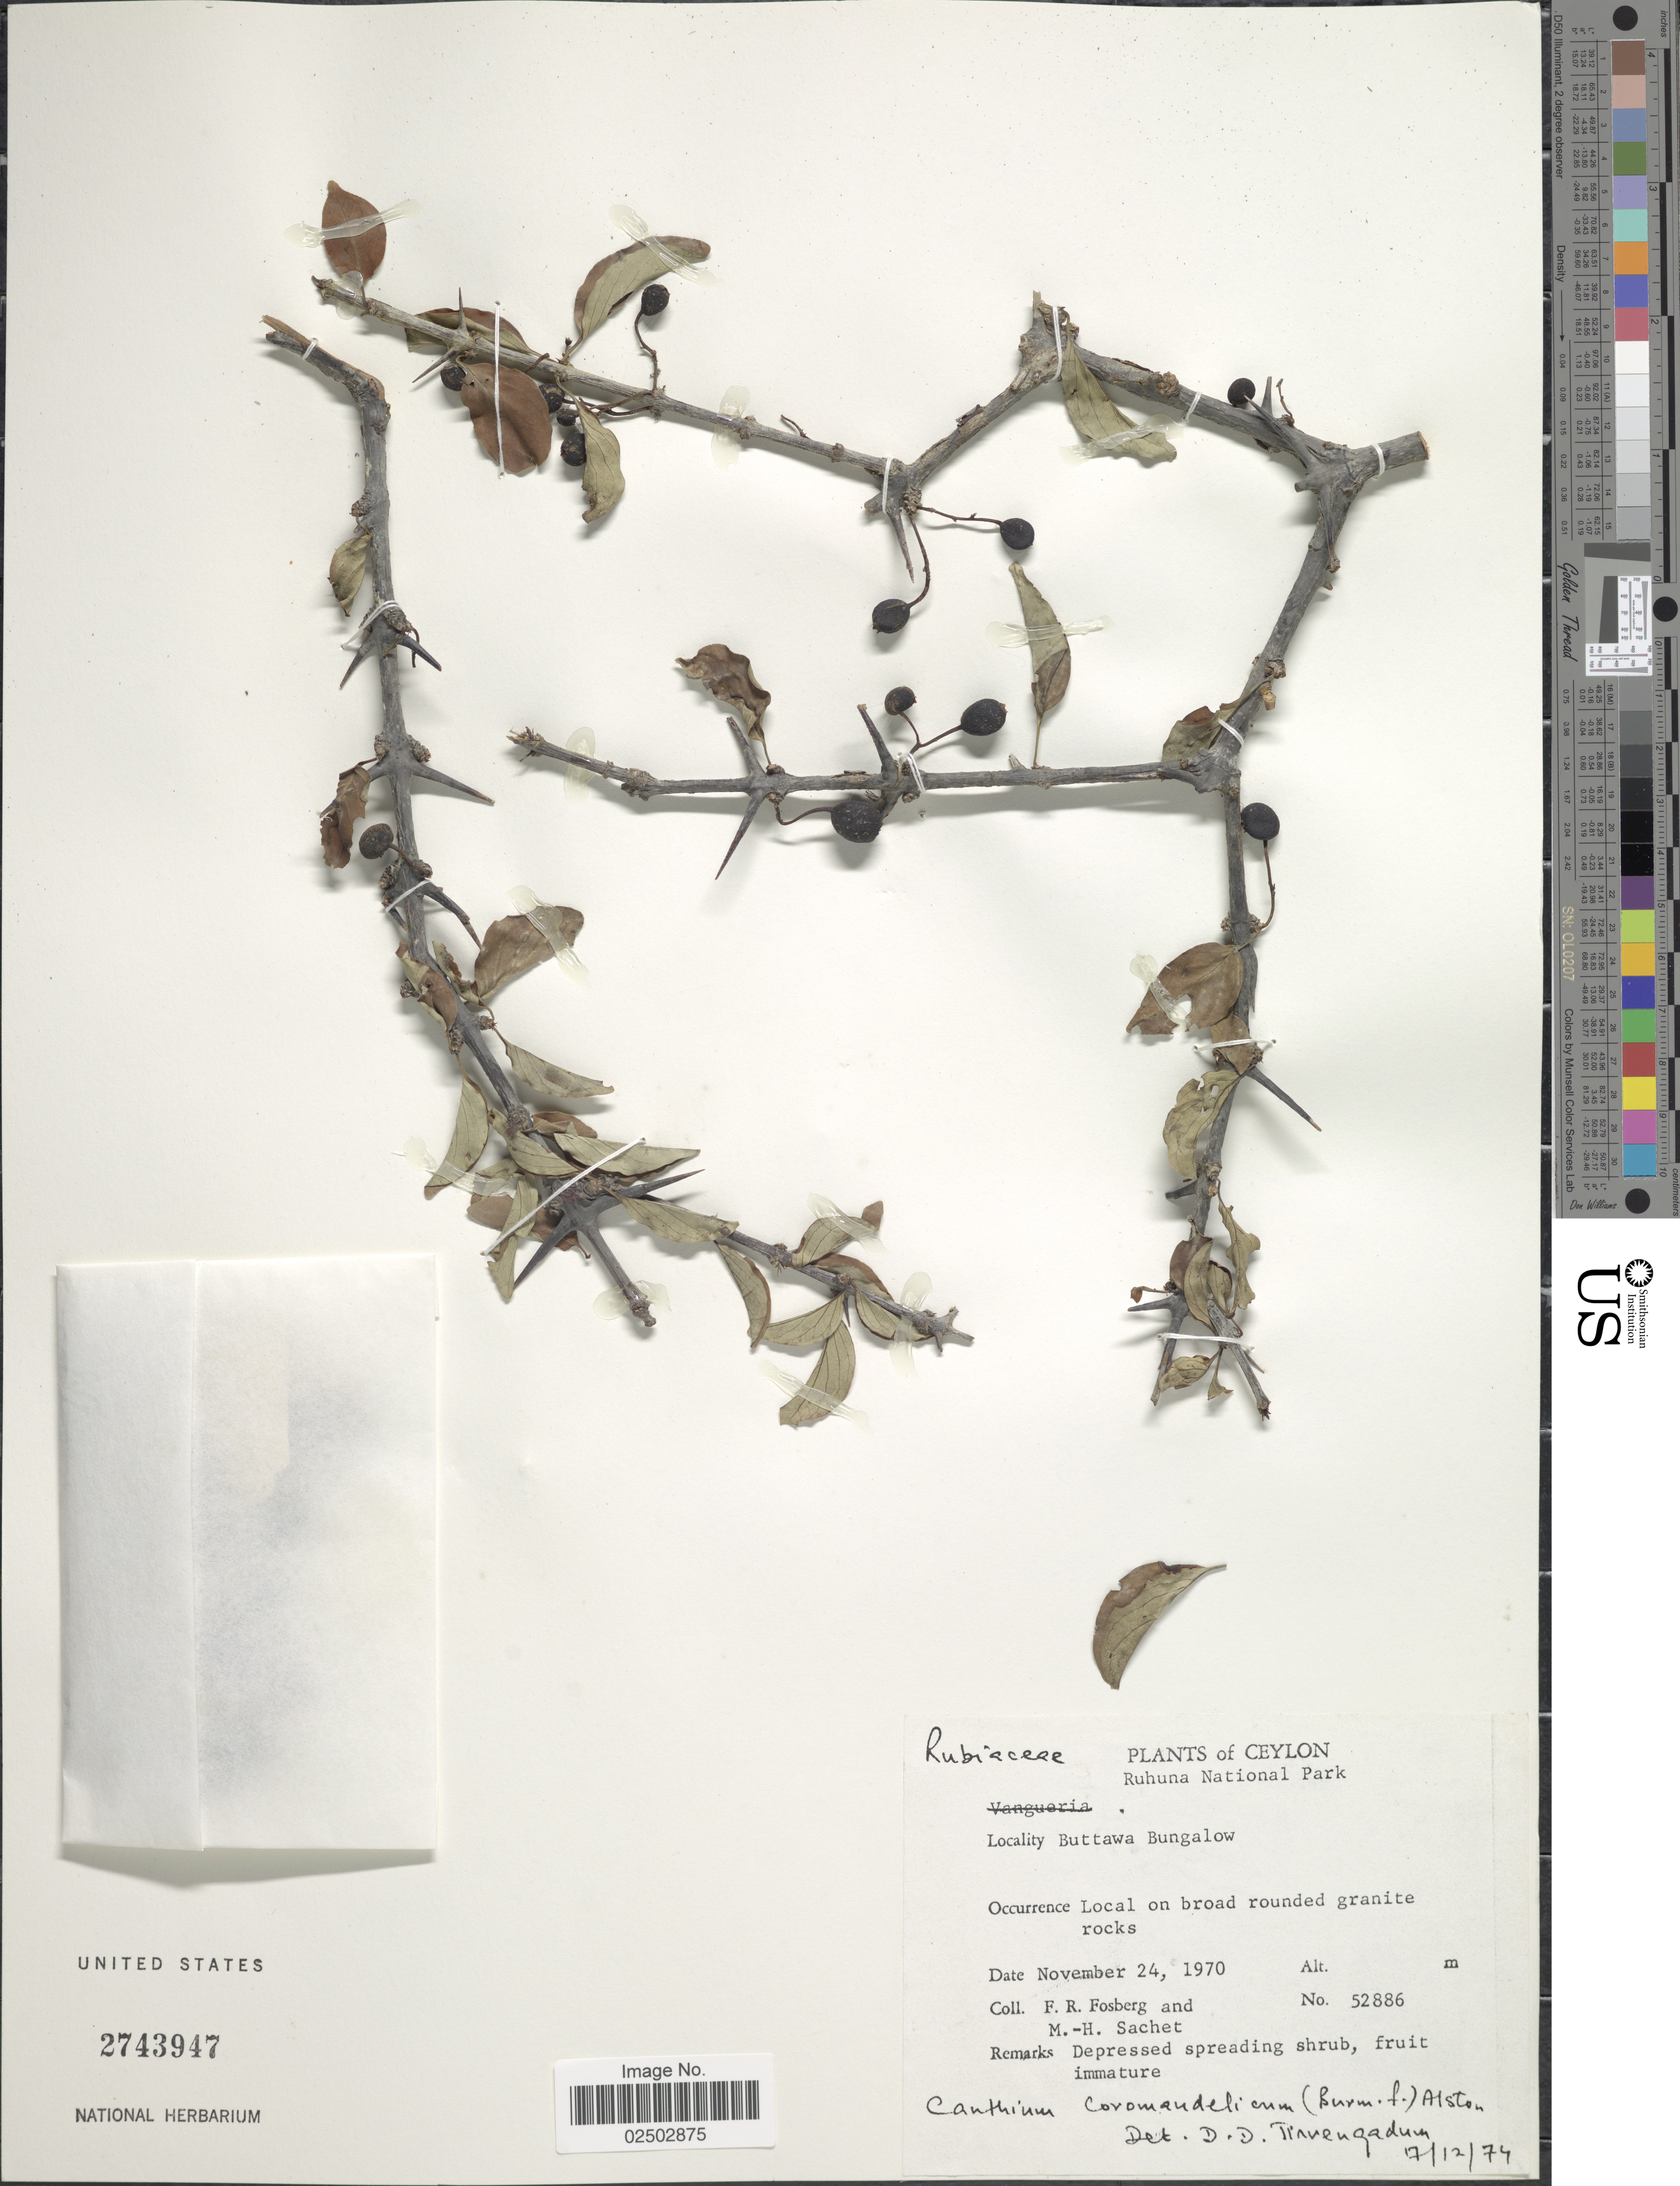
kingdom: Plantae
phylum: Tracheophyta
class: Magnoliopsida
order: Gentianales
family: Rubiaceae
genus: Canthium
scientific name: Canthium coromandelicum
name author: (Burm. f.) Alston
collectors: F. R. Fosberg & M.-H. Sachet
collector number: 52886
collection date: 1970-11-24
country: Sri Lanka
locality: Ceylon, Ruhuna National Park, Buttawa Bungalow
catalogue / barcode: US 2743947